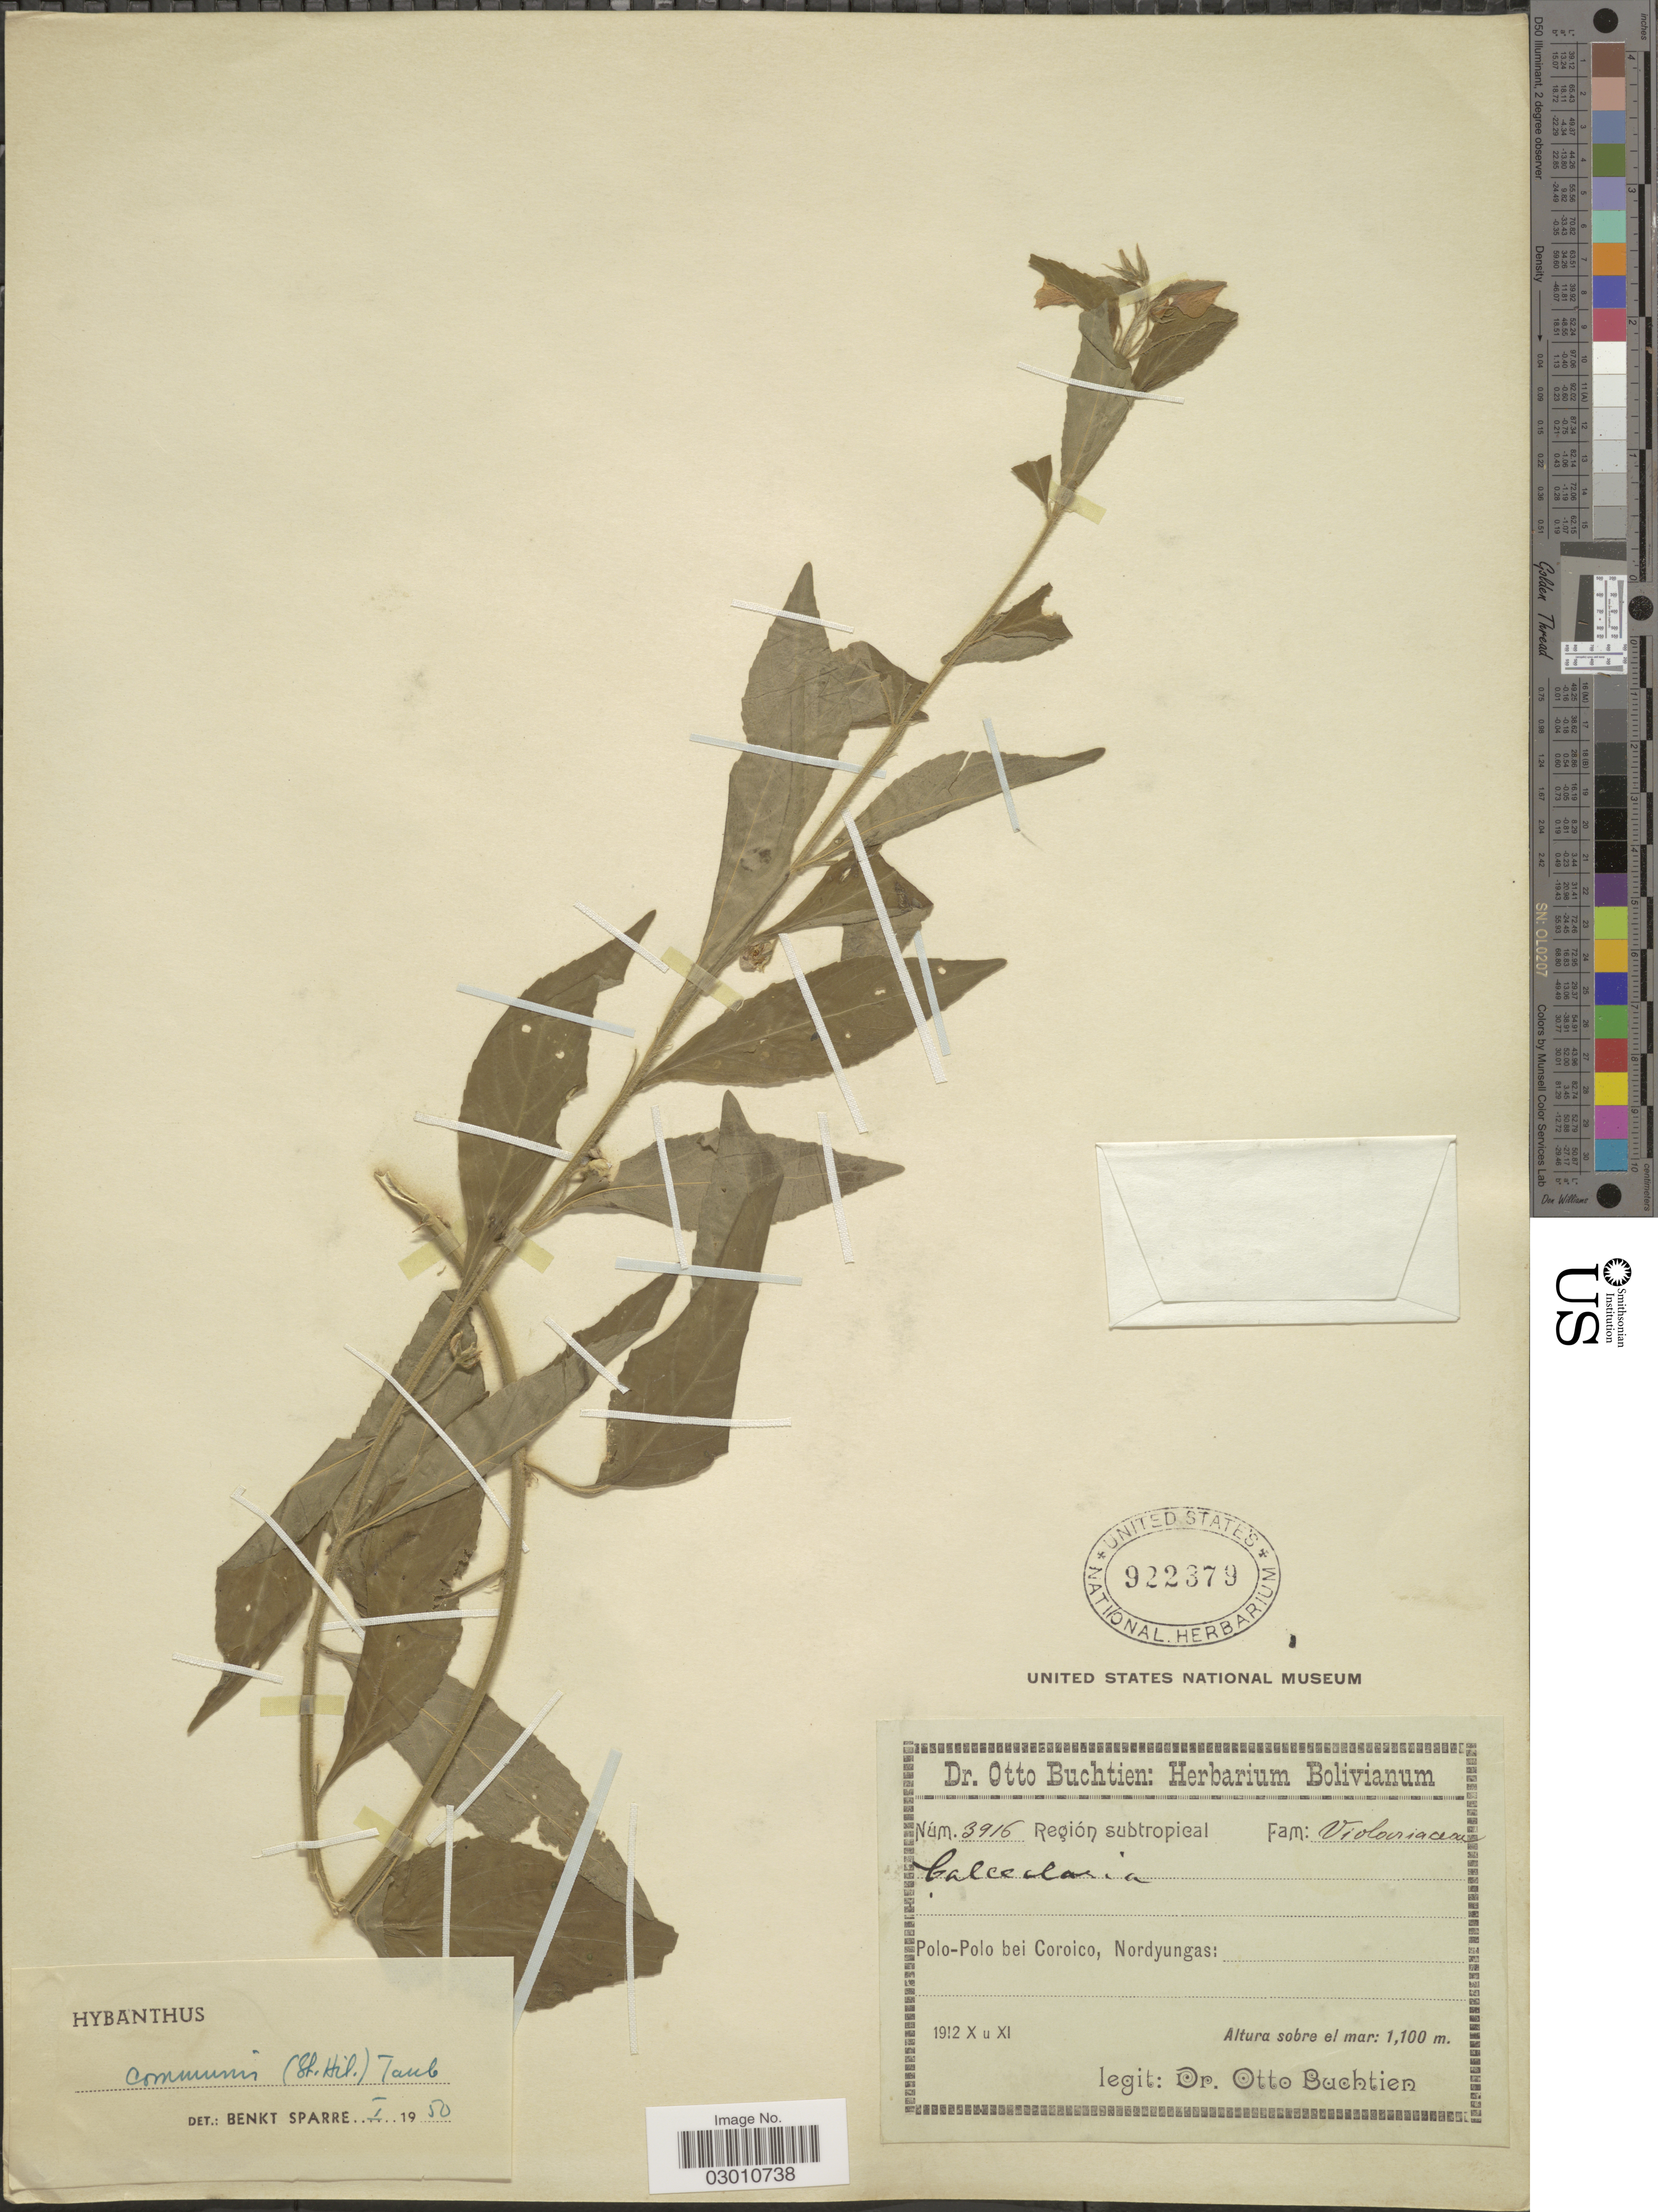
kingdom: Plantae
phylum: Tracheophyta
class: Magnoliopsida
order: Malpighiales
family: Violaceae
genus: Pombalia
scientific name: Pombalia communis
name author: (A. St.-Hil.) Paula-Souza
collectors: O. Buchtien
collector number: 3916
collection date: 1912-10/1912-11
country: Bolivia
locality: Polo-Polo bei Coroico, Nordyungas.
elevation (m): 1100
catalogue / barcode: US 922379